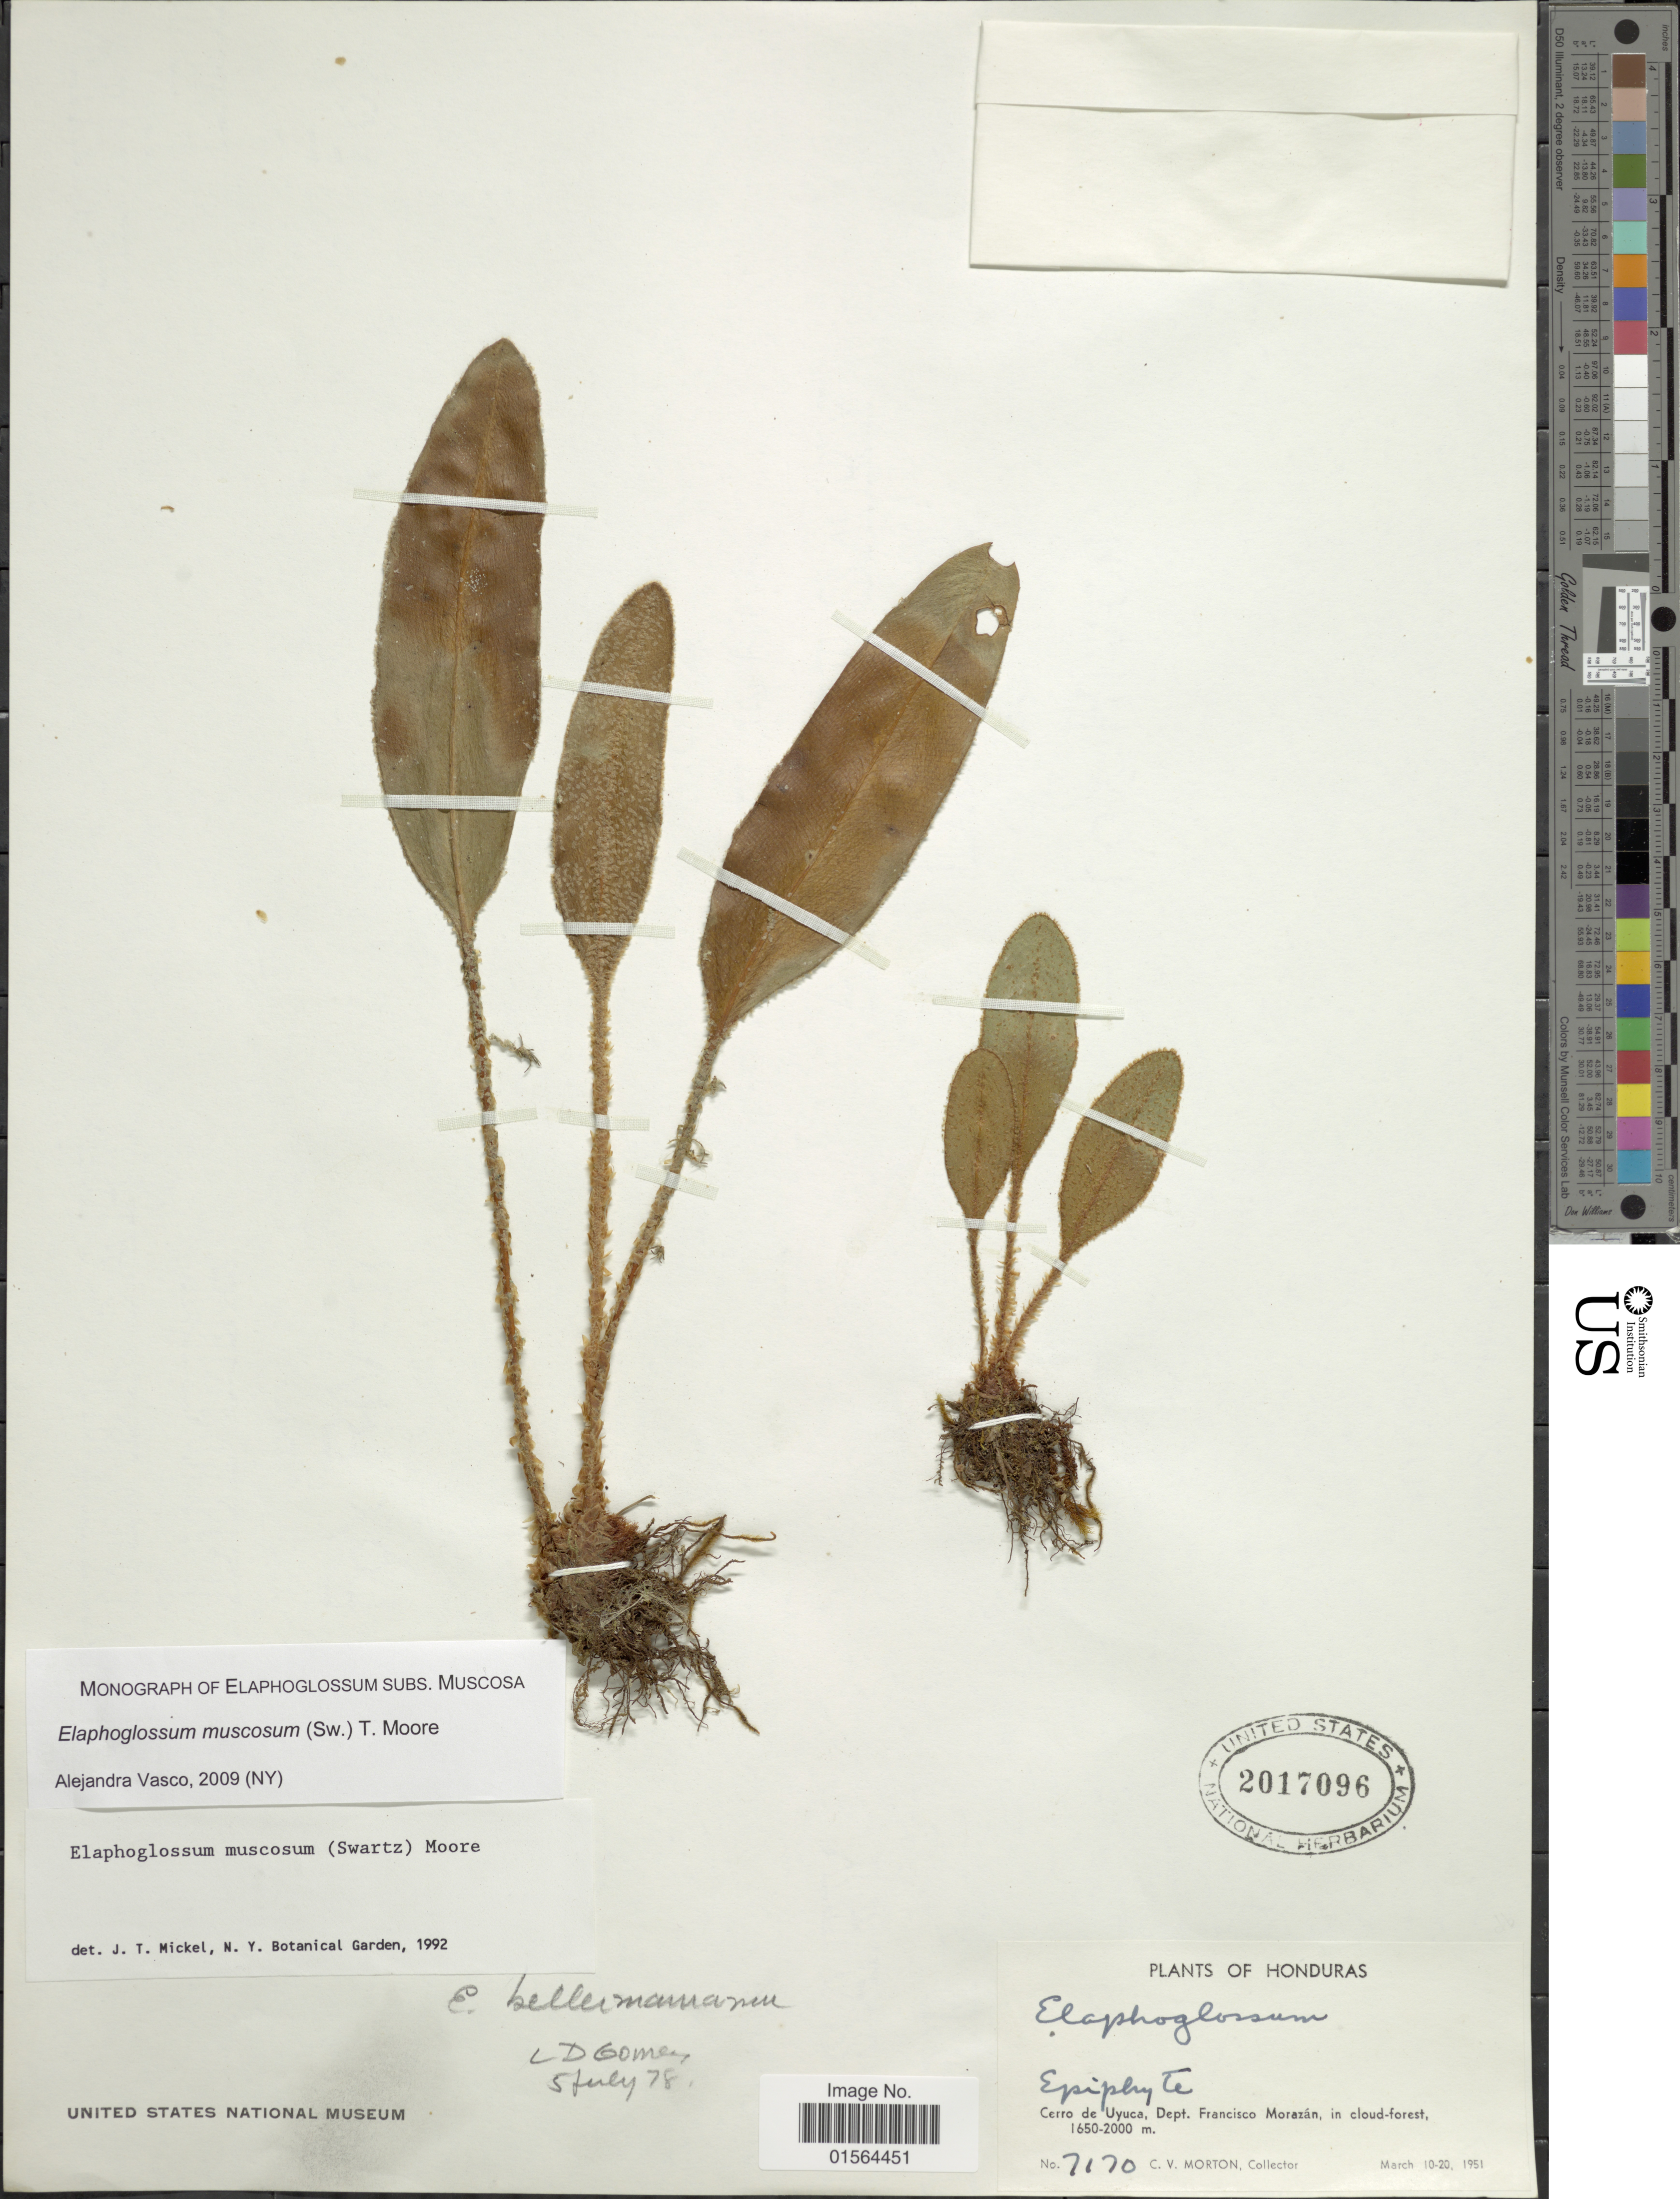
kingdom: Plantae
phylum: Tracheophyta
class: Polypodiopsida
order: Polypodiales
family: Dryopteridaceae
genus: Elaphoglossum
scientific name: Elaphoglossum muscosum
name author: (Sw.) T. Moore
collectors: C. V. Morton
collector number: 7170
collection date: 1951-03-10/1951-03-20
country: Honduras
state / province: Fco. Morazán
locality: Cerro de Uyuca, Dept. Francisco Morazan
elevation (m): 1650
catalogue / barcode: US 2017096